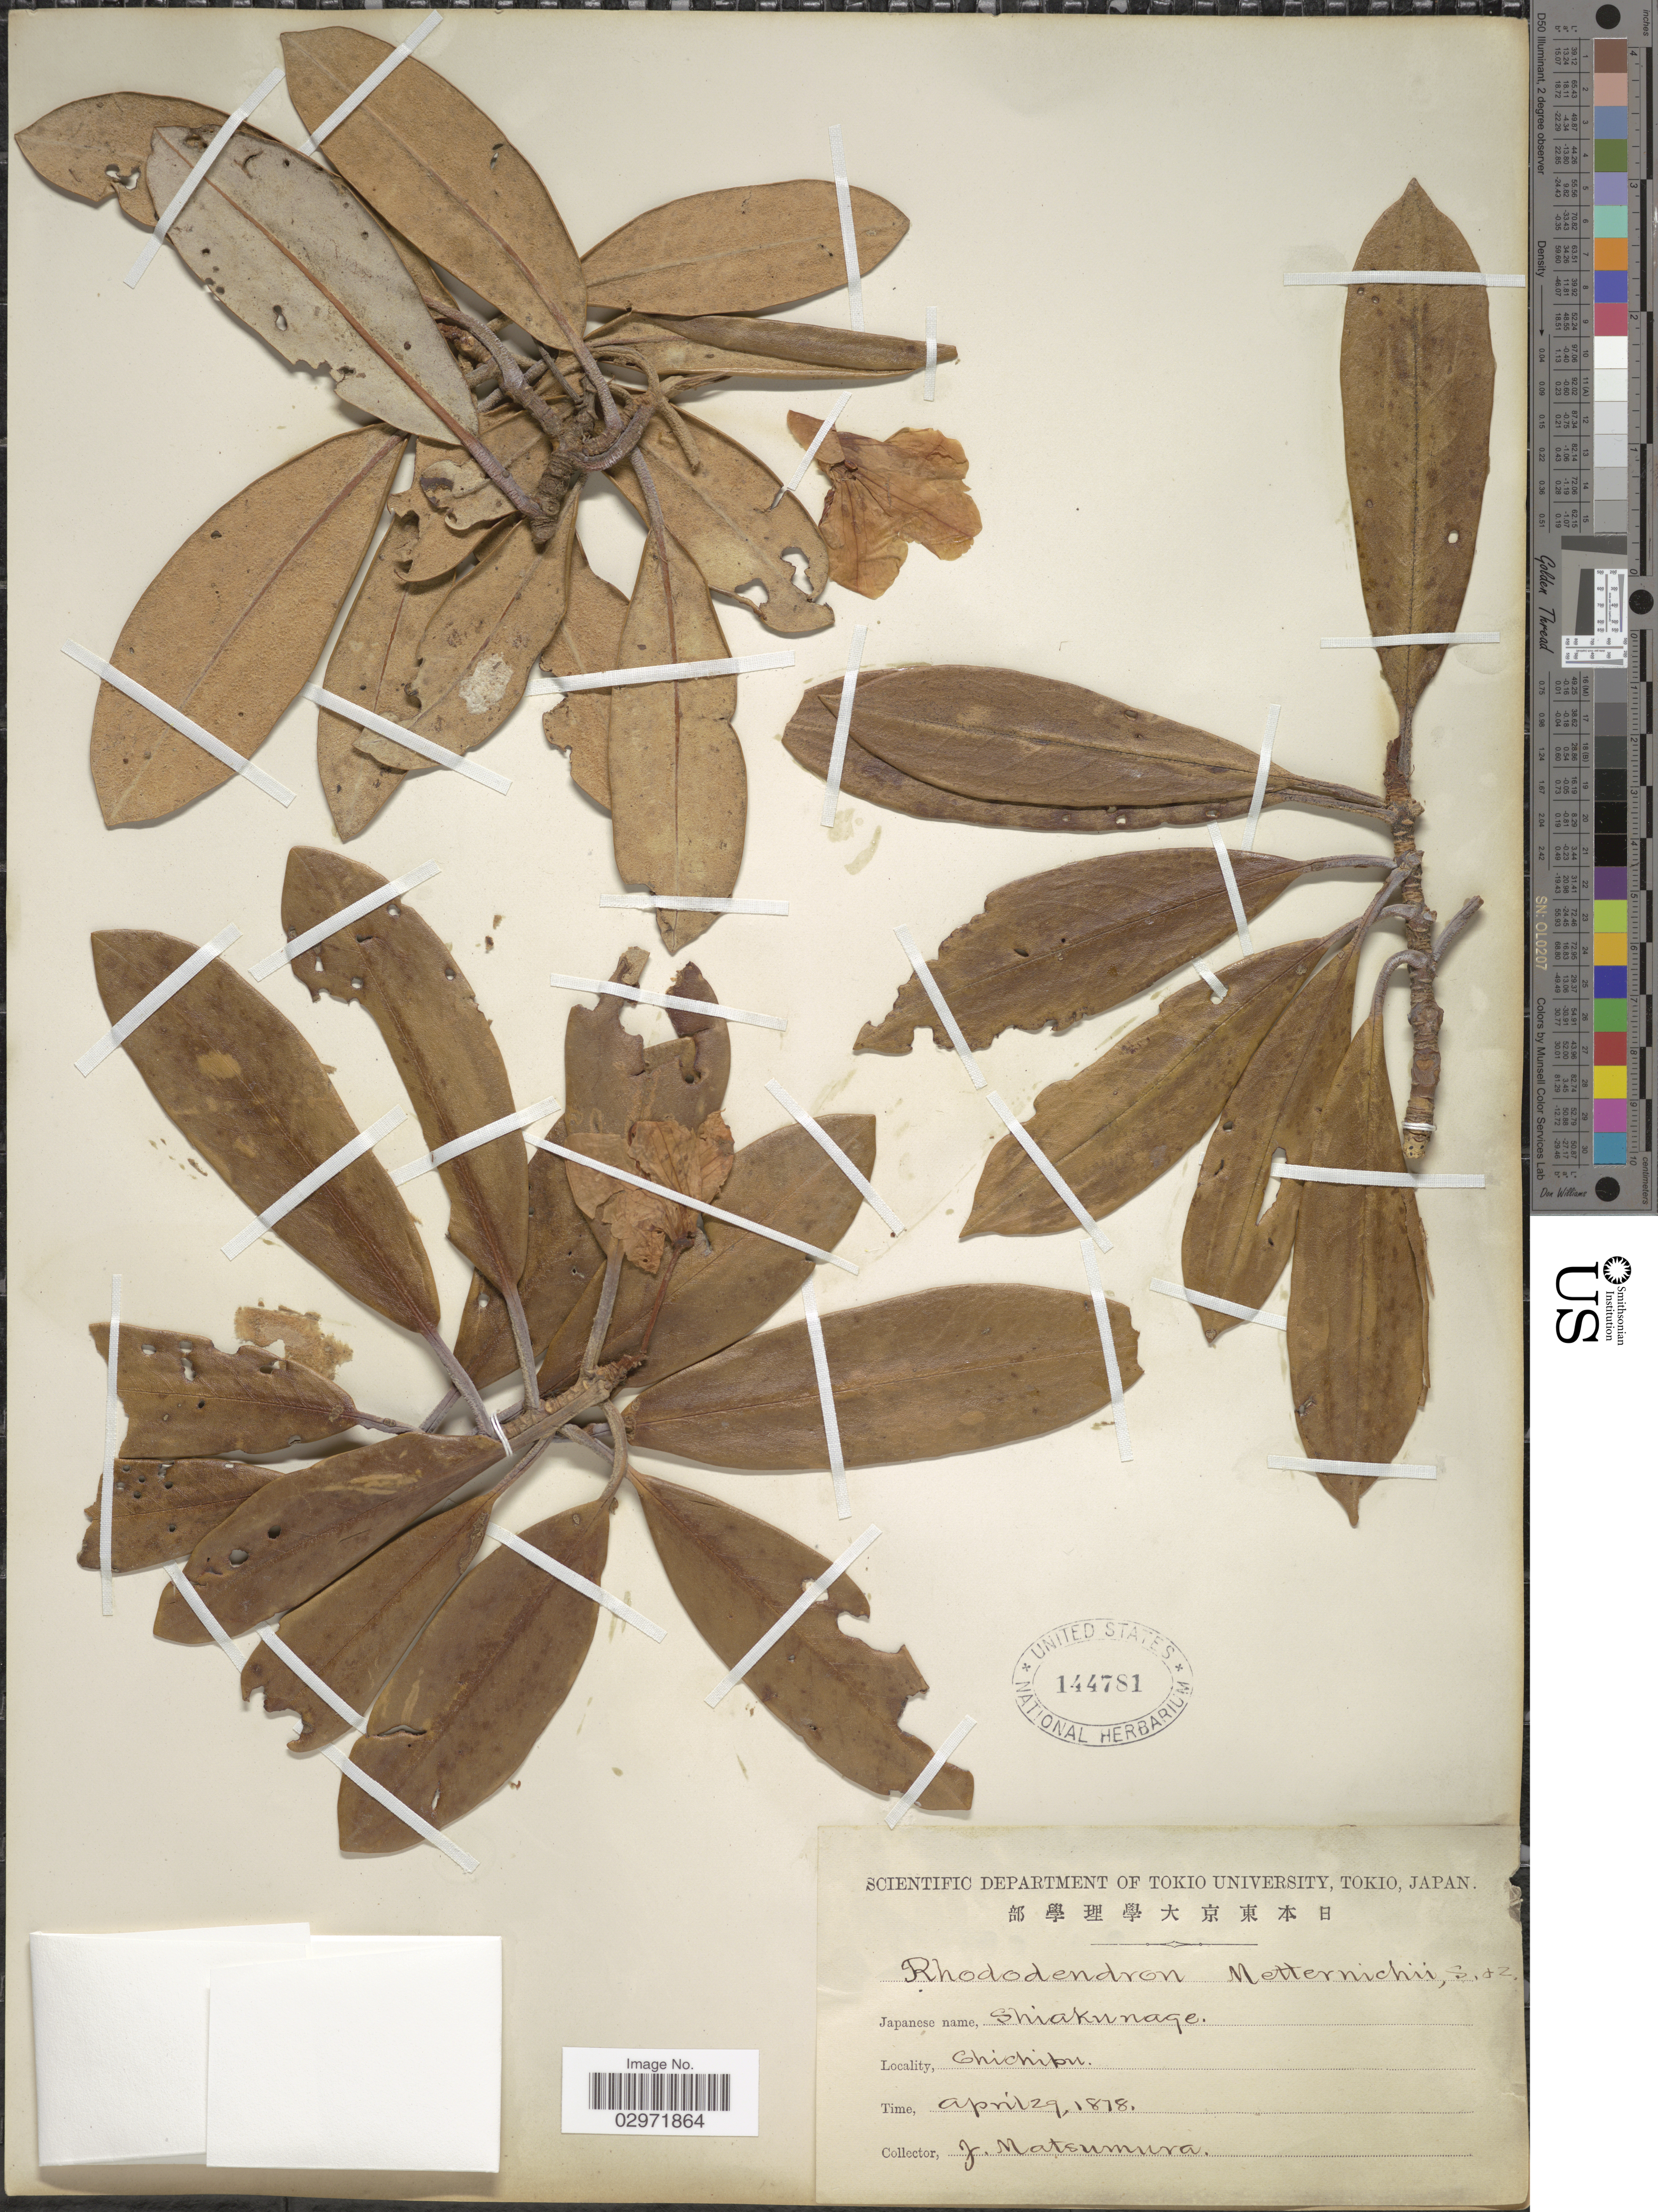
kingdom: Plantae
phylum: Tracheophyta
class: Magnoliopsida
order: Ericales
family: Ericaceae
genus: Rhododendron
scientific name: Rhododendron metternichii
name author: Siebold & Zucc.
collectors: J. Matsumura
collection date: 1878-04-29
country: Japan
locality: Chichibu.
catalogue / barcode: US 144781